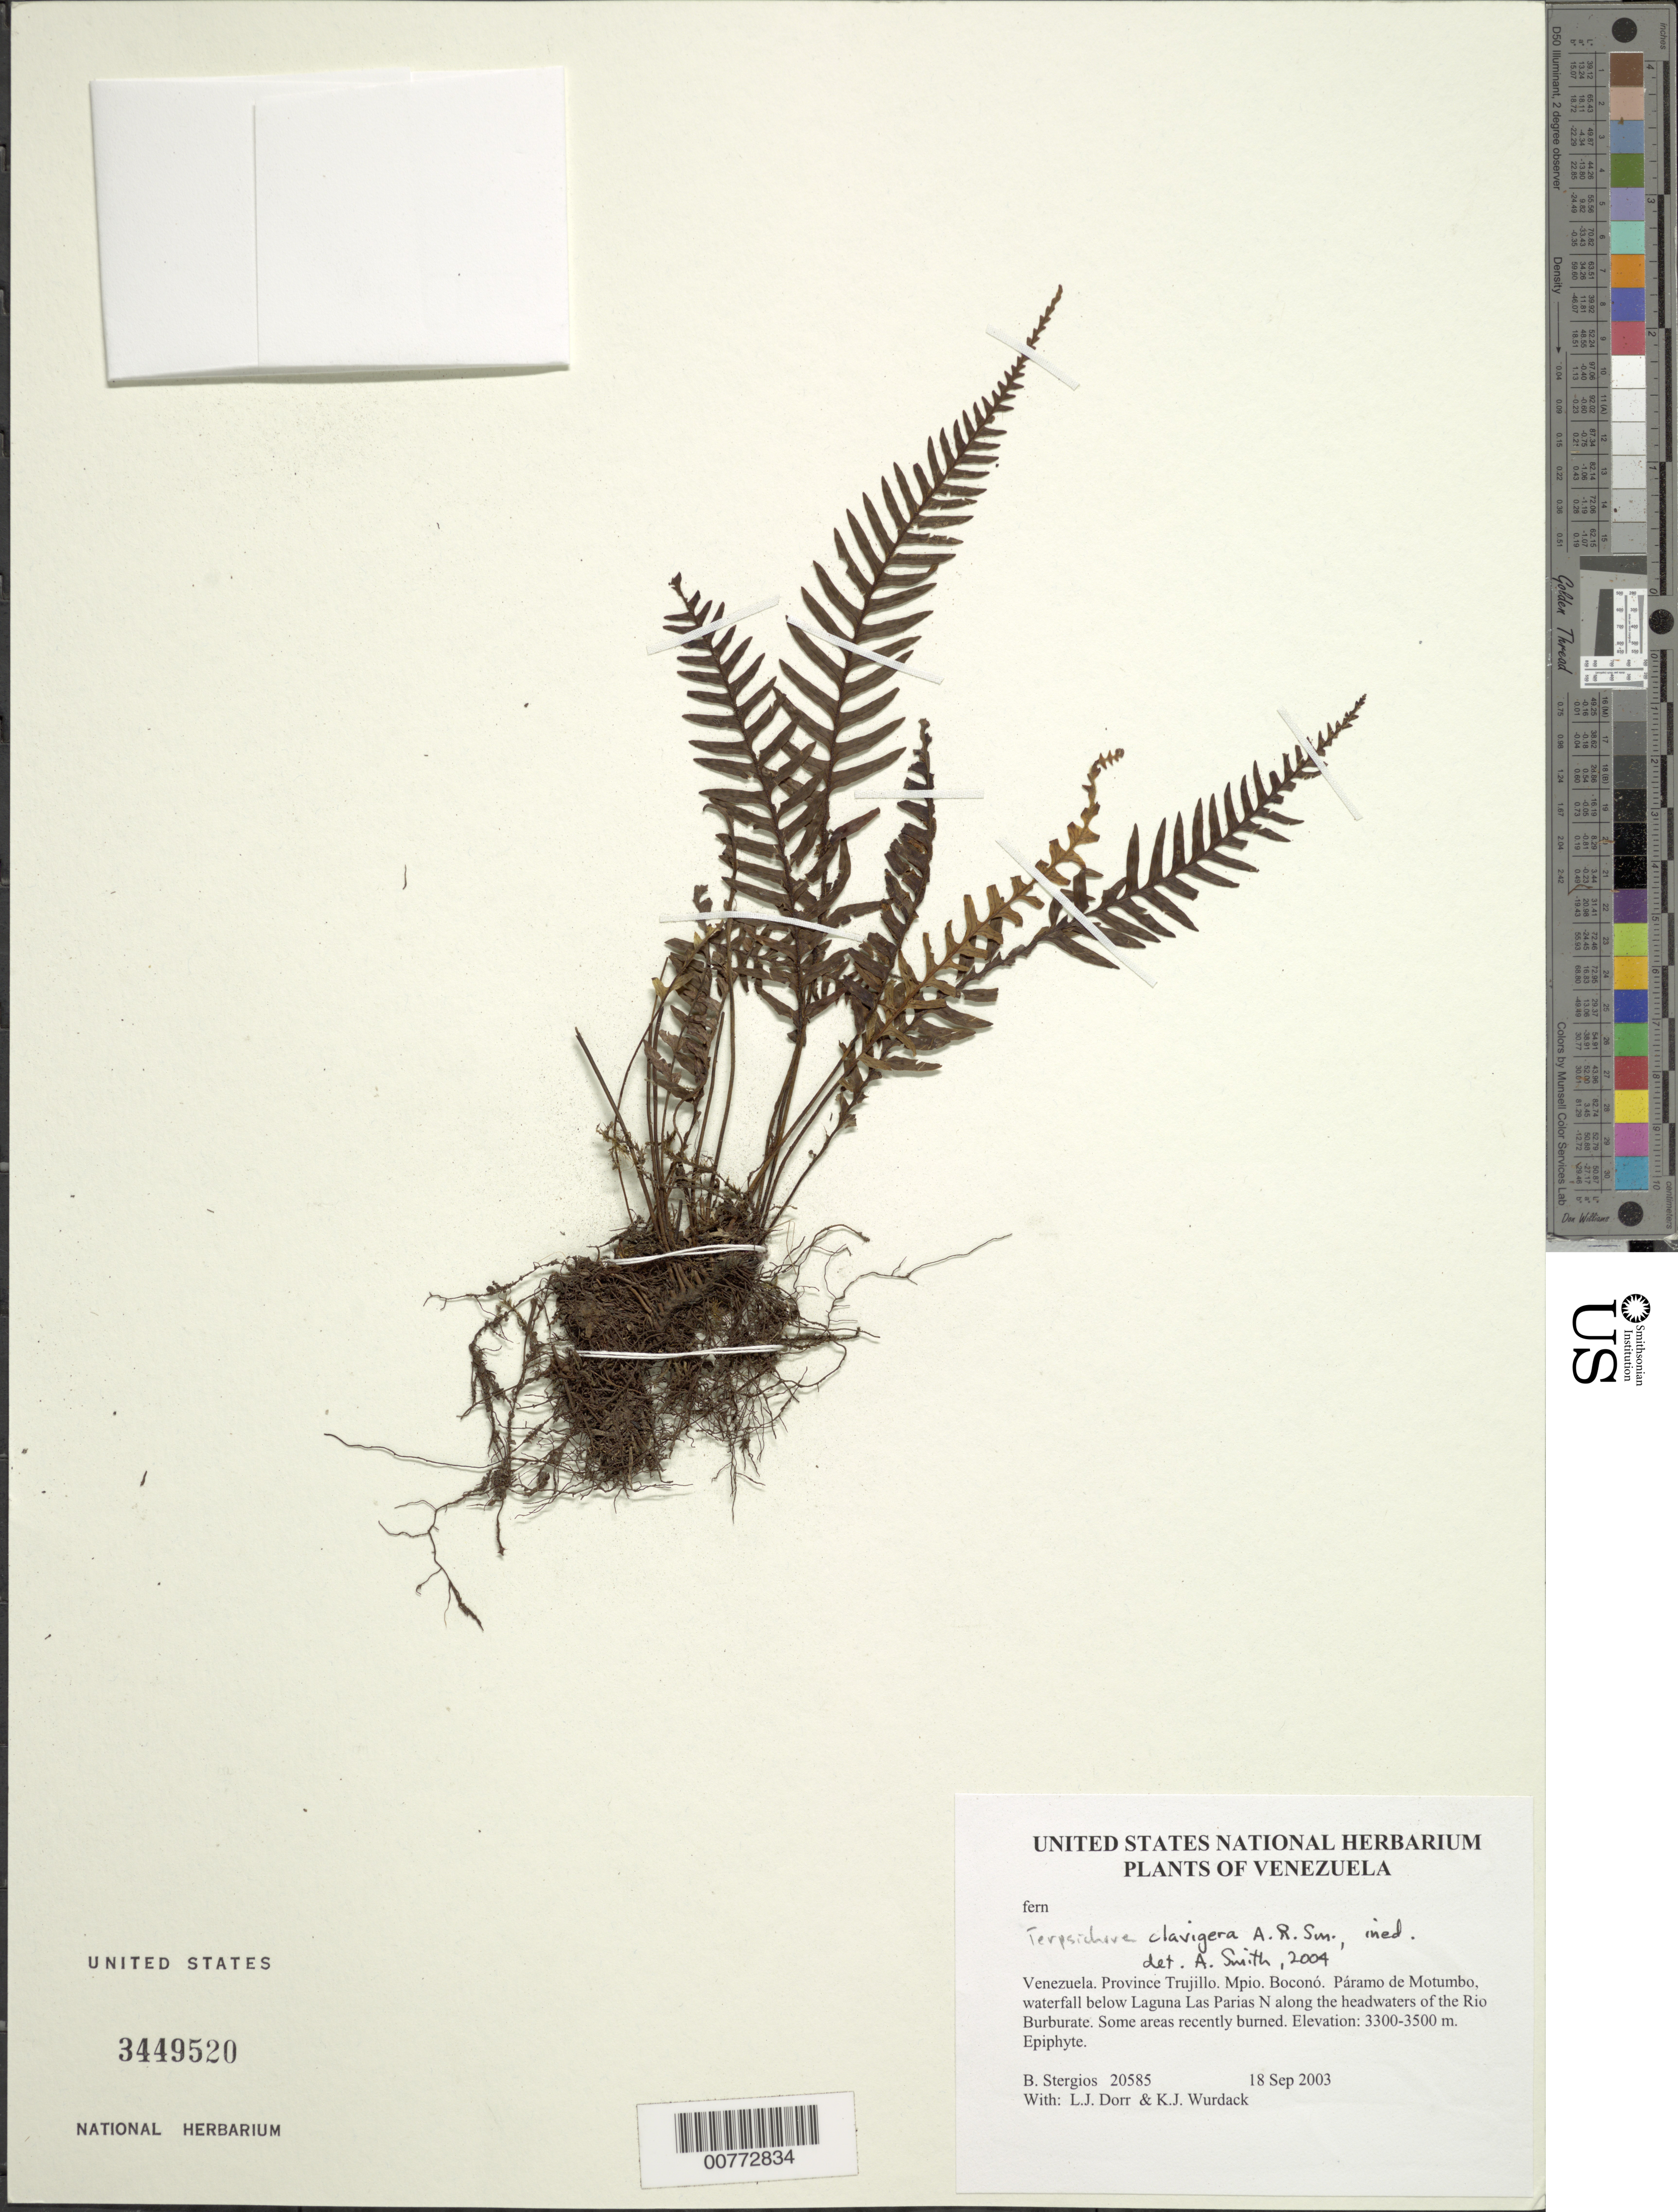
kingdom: Plantae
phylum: Tracheophyta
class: Polypodiopsida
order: Polypodiales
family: Polypodiaceae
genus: Ascogrammitis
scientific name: Ascogrammitis clavigera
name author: A.R. Sm. ex Sundue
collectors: B. G. Stergios, L. J. Dorr & K. Wurdack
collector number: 20585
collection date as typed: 18 Sep 2003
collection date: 2003-09-18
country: Venezuela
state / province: Trujillo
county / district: Boconó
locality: Páramo de Motumbo, waterfall below Laguna Las Parias N along the headwaters of the Rio Burburate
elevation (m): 3300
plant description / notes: PORT, US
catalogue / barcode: US 3449520